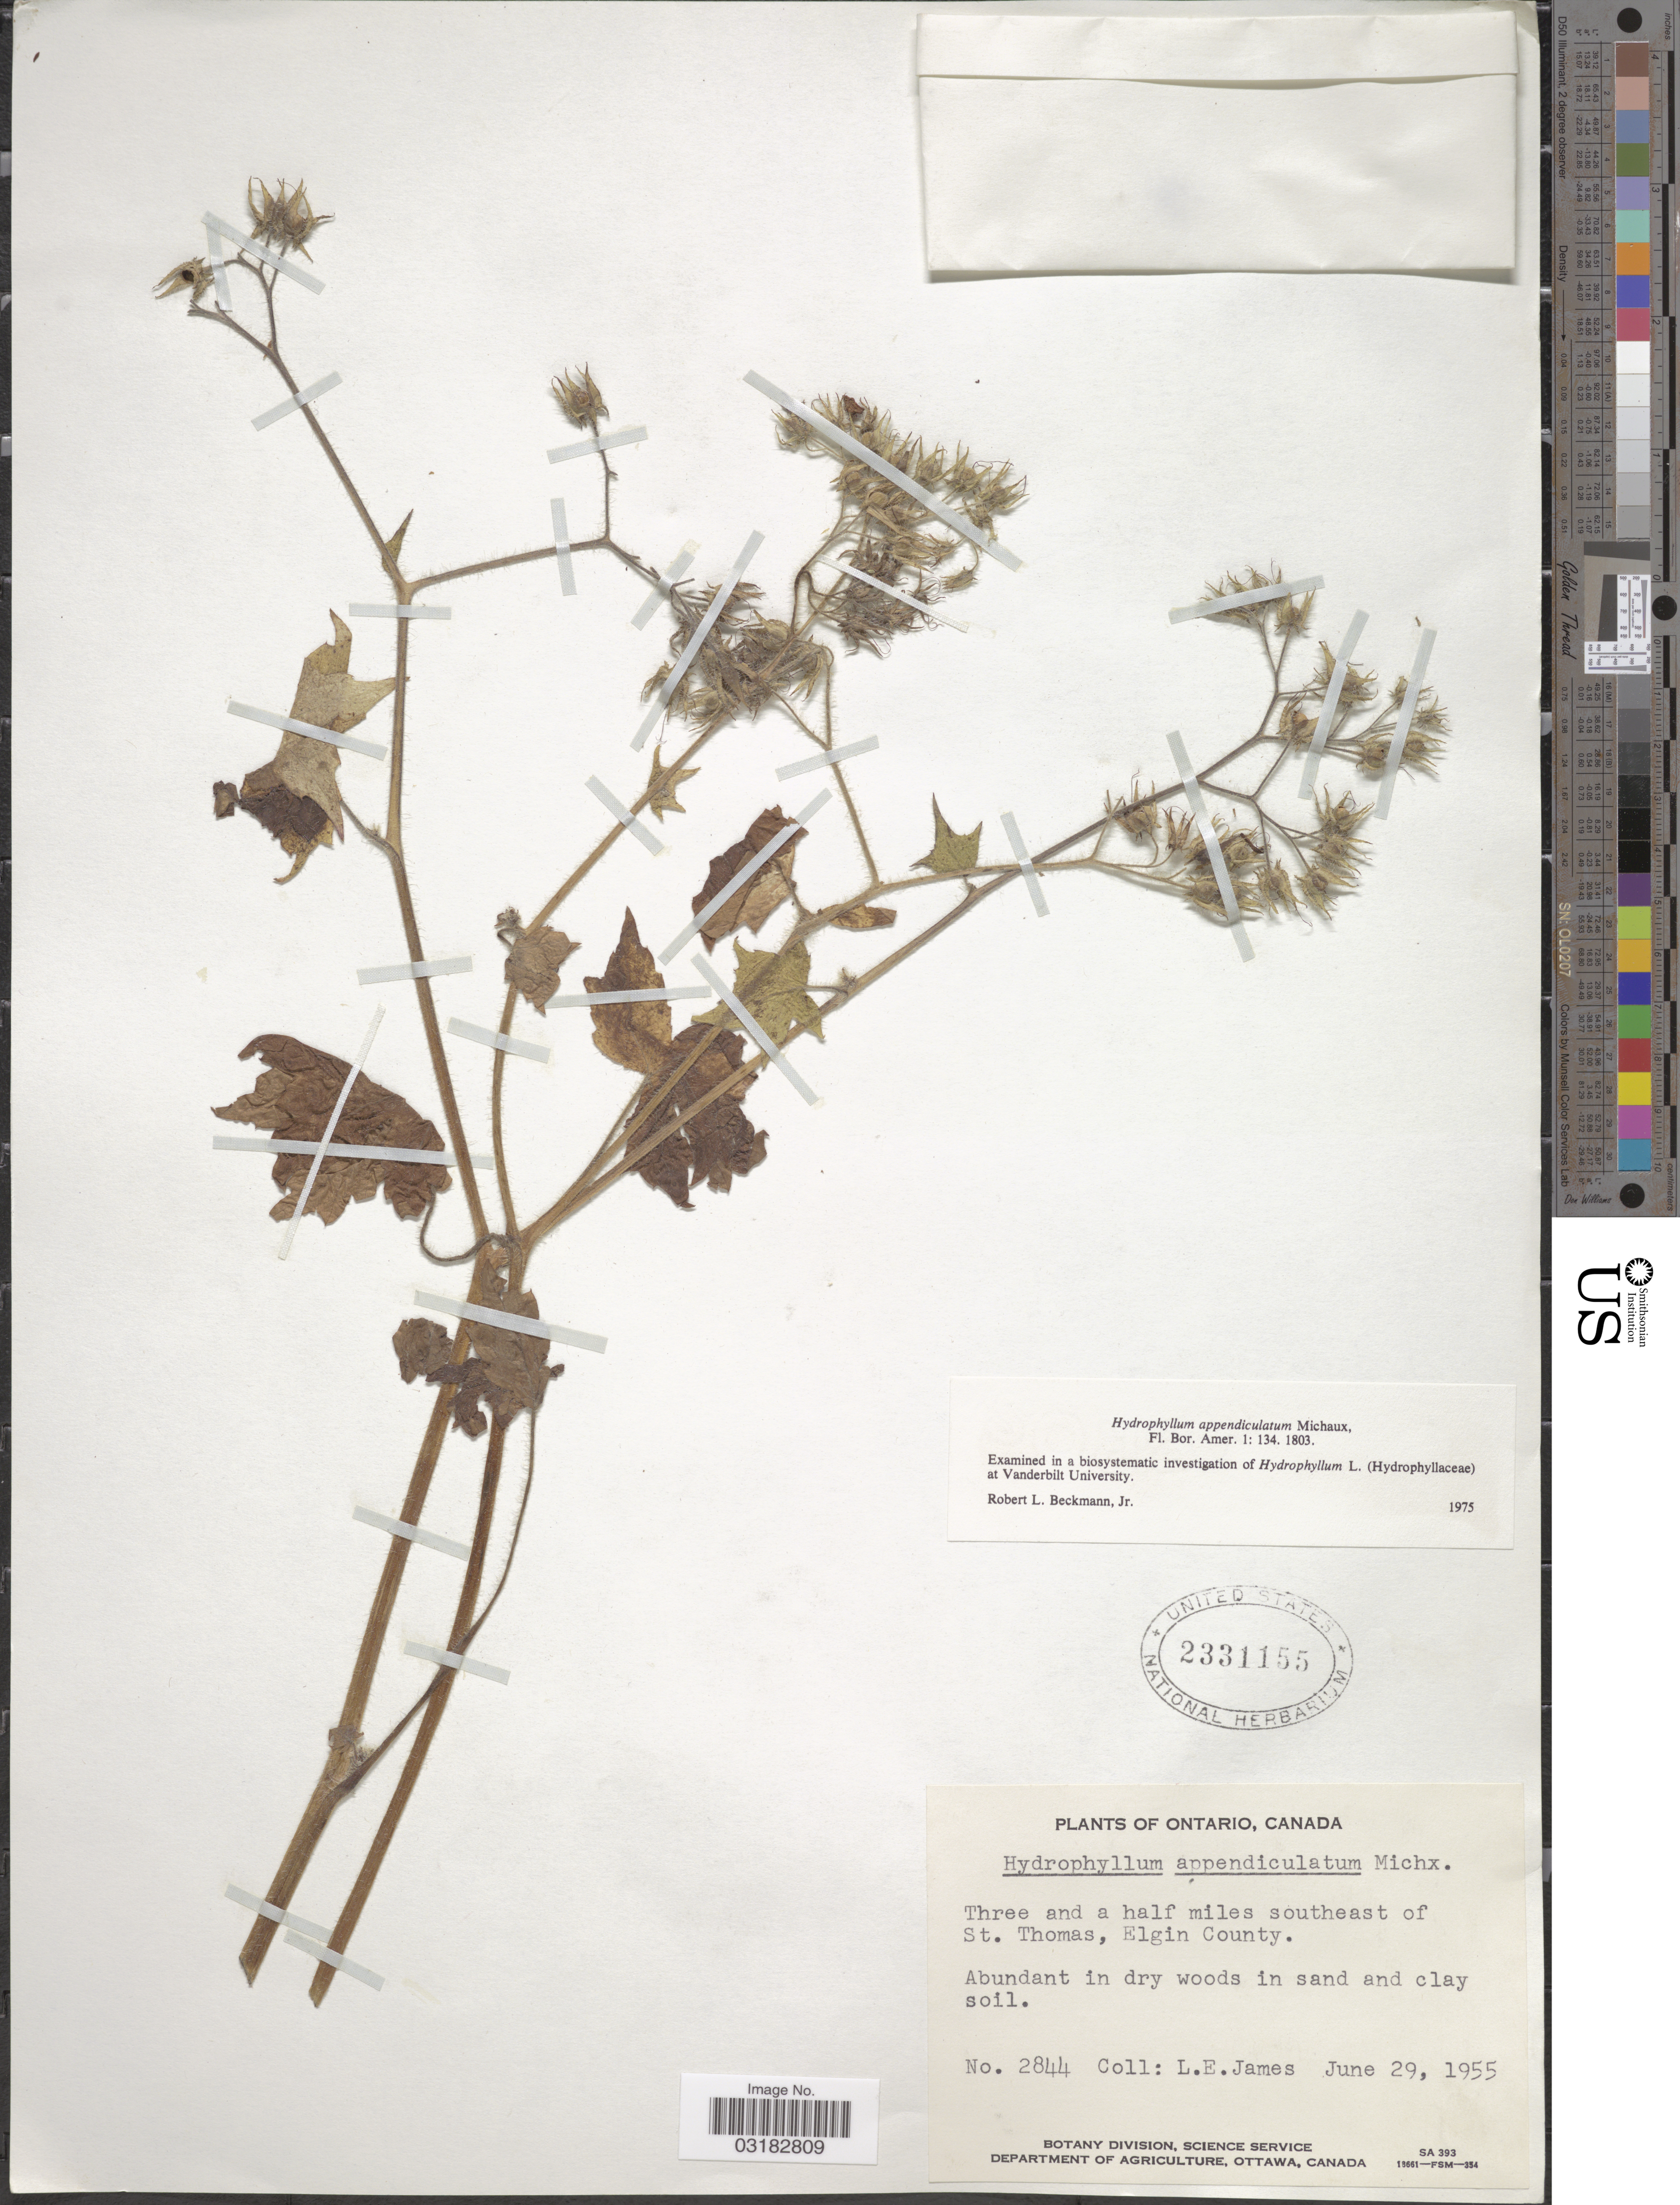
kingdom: Plantae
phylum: Tracheophyta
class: Magnoliopsida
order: Boraginales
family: Hydrophyllaceae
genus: Hydrophyllum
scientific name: Hydrophyllum appendiculatum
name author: Michx.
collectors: L. E. James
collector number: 2844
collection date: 1955-06-29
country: Canada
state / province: Ontario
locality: Three and a half miles southeast of St. Thomas, Elgin County.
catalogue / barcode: US 2331155